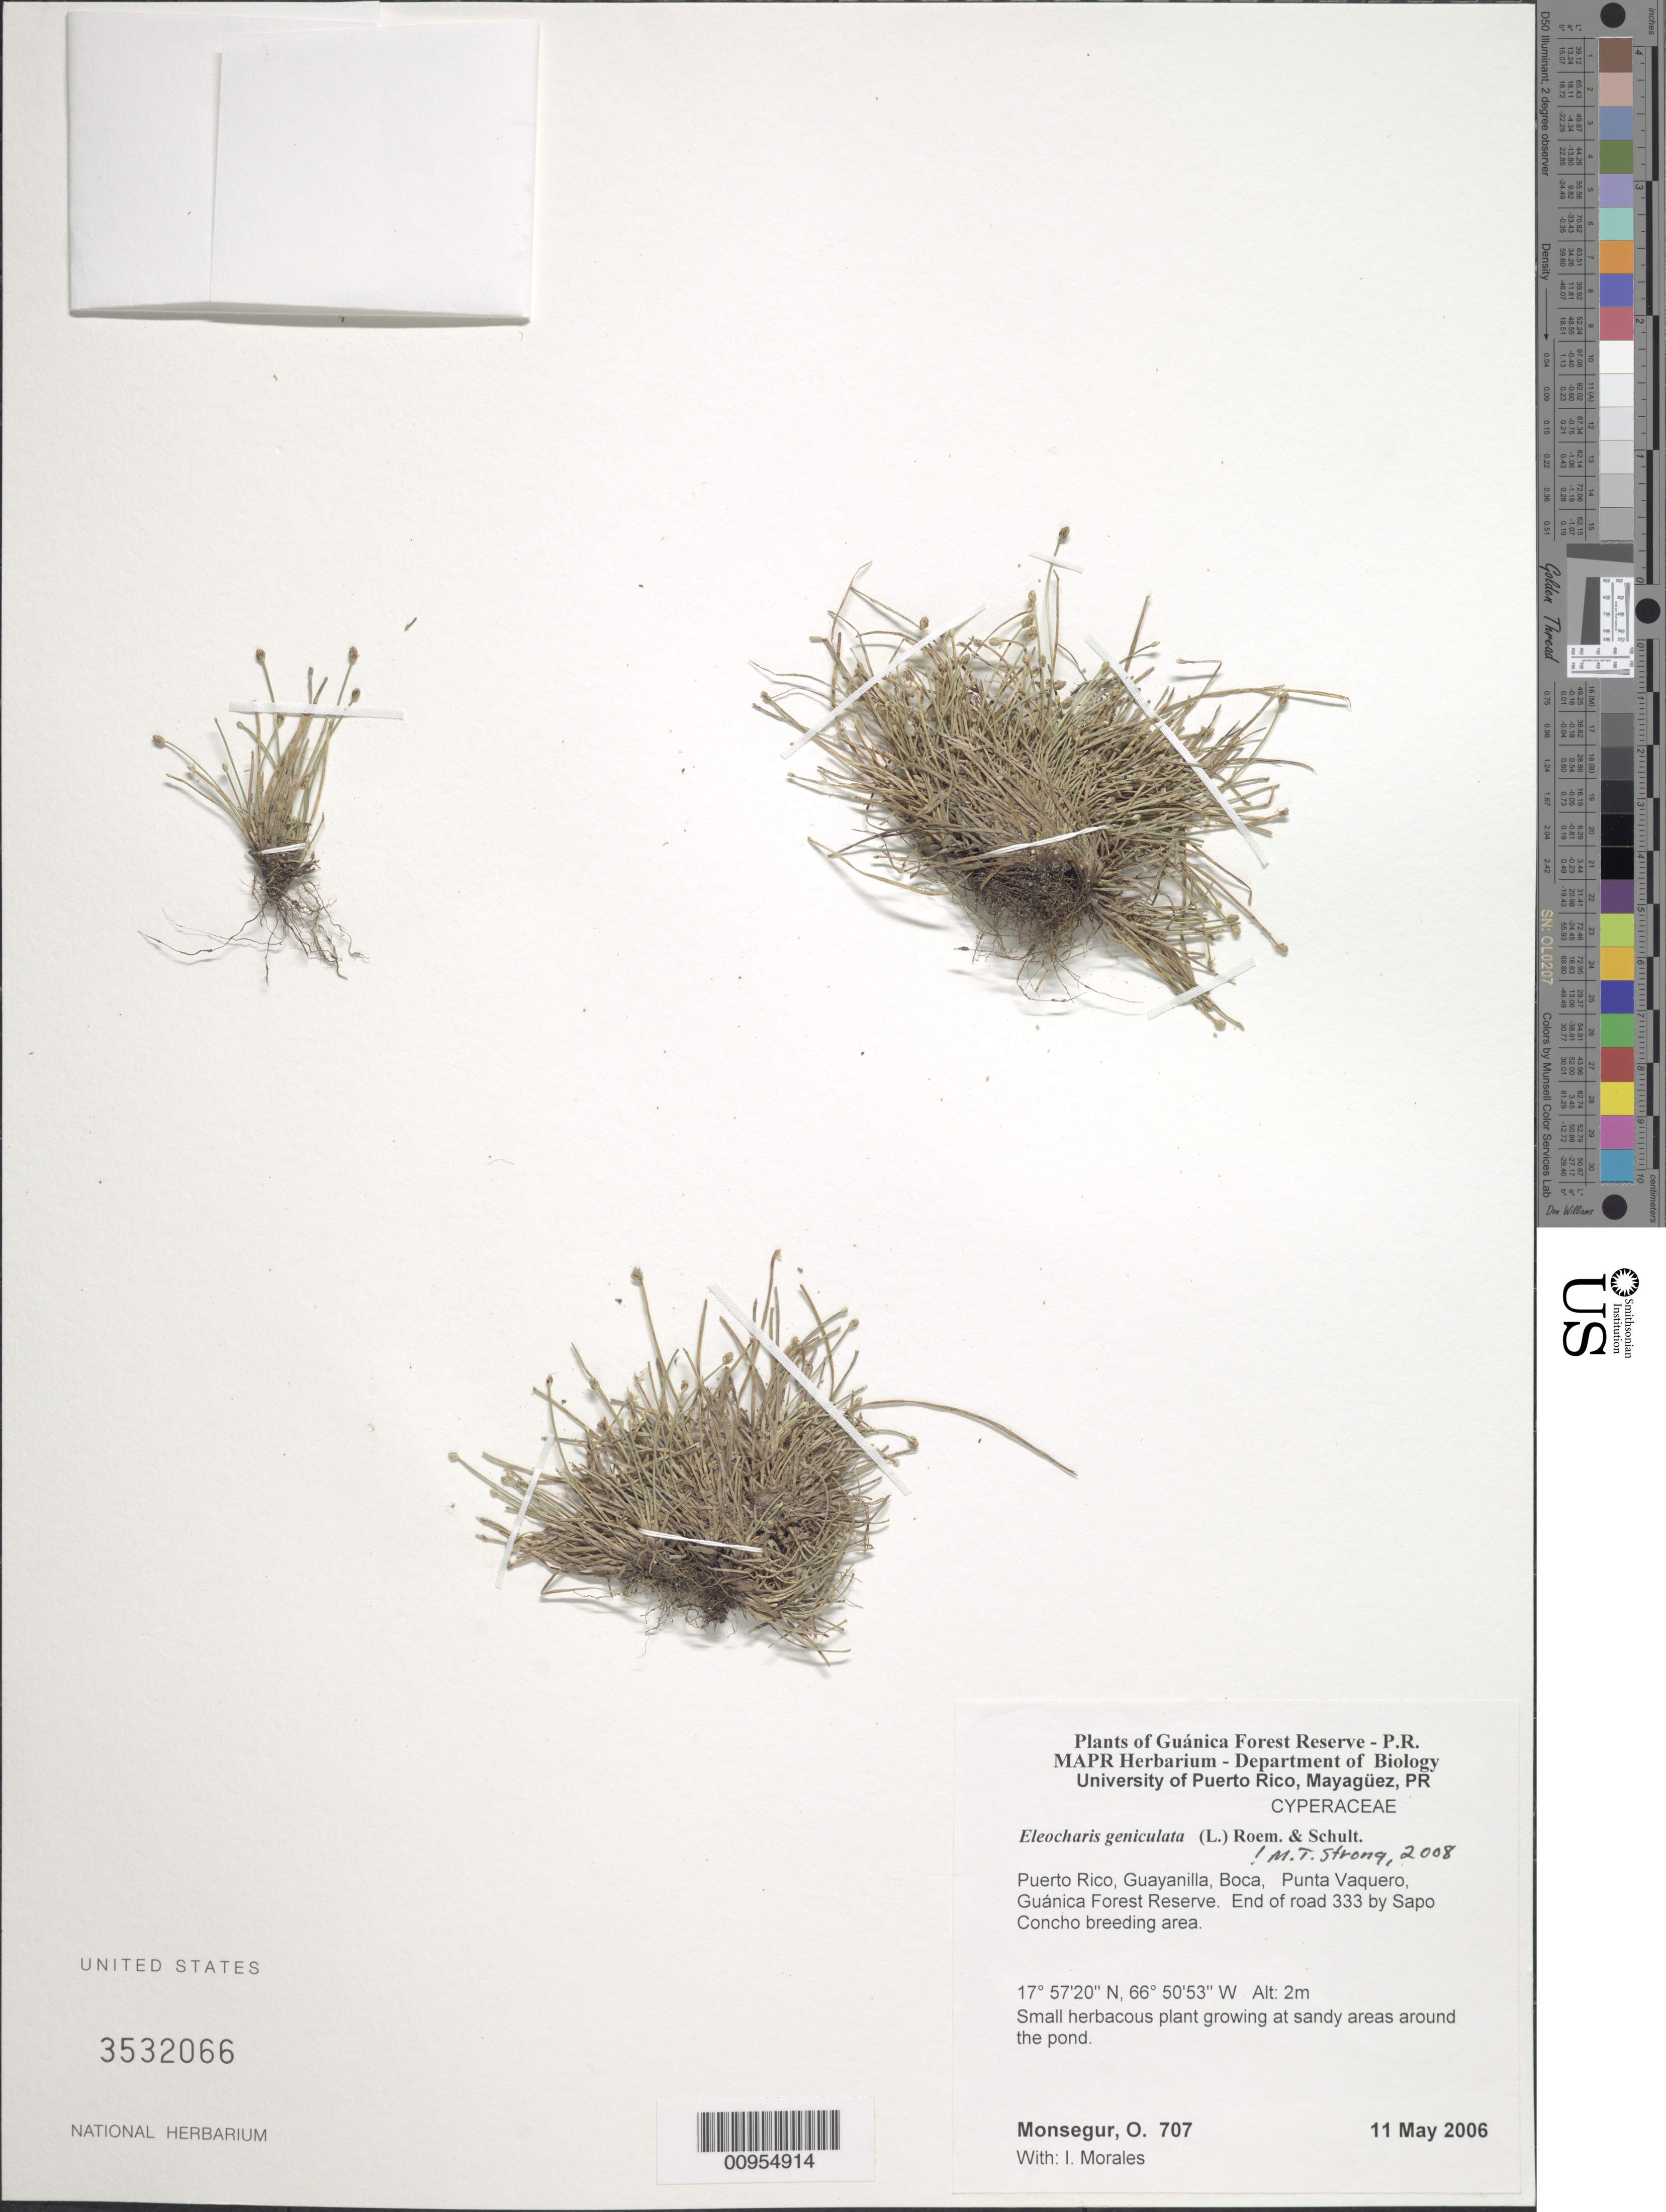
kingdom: Plantae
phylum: Tracheophyta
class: Liliopsida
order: Poales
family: Cyperaceae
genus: Eleocharis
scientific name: Eleocharis geniculata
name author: (L.) Roem. & Schult.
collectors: O. Monsegur & I. Morales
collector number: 707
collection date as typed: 11 May 2006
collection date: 2006-05-11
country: Puerto Rico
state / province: Guayanilla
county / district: Boca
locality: Guánica Forest Reserve. Punta Vaquero, end of road 333 by Sapo Concho breeding area.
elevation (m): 2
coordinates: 17.57201, 66.50533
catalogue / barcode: US 3532066